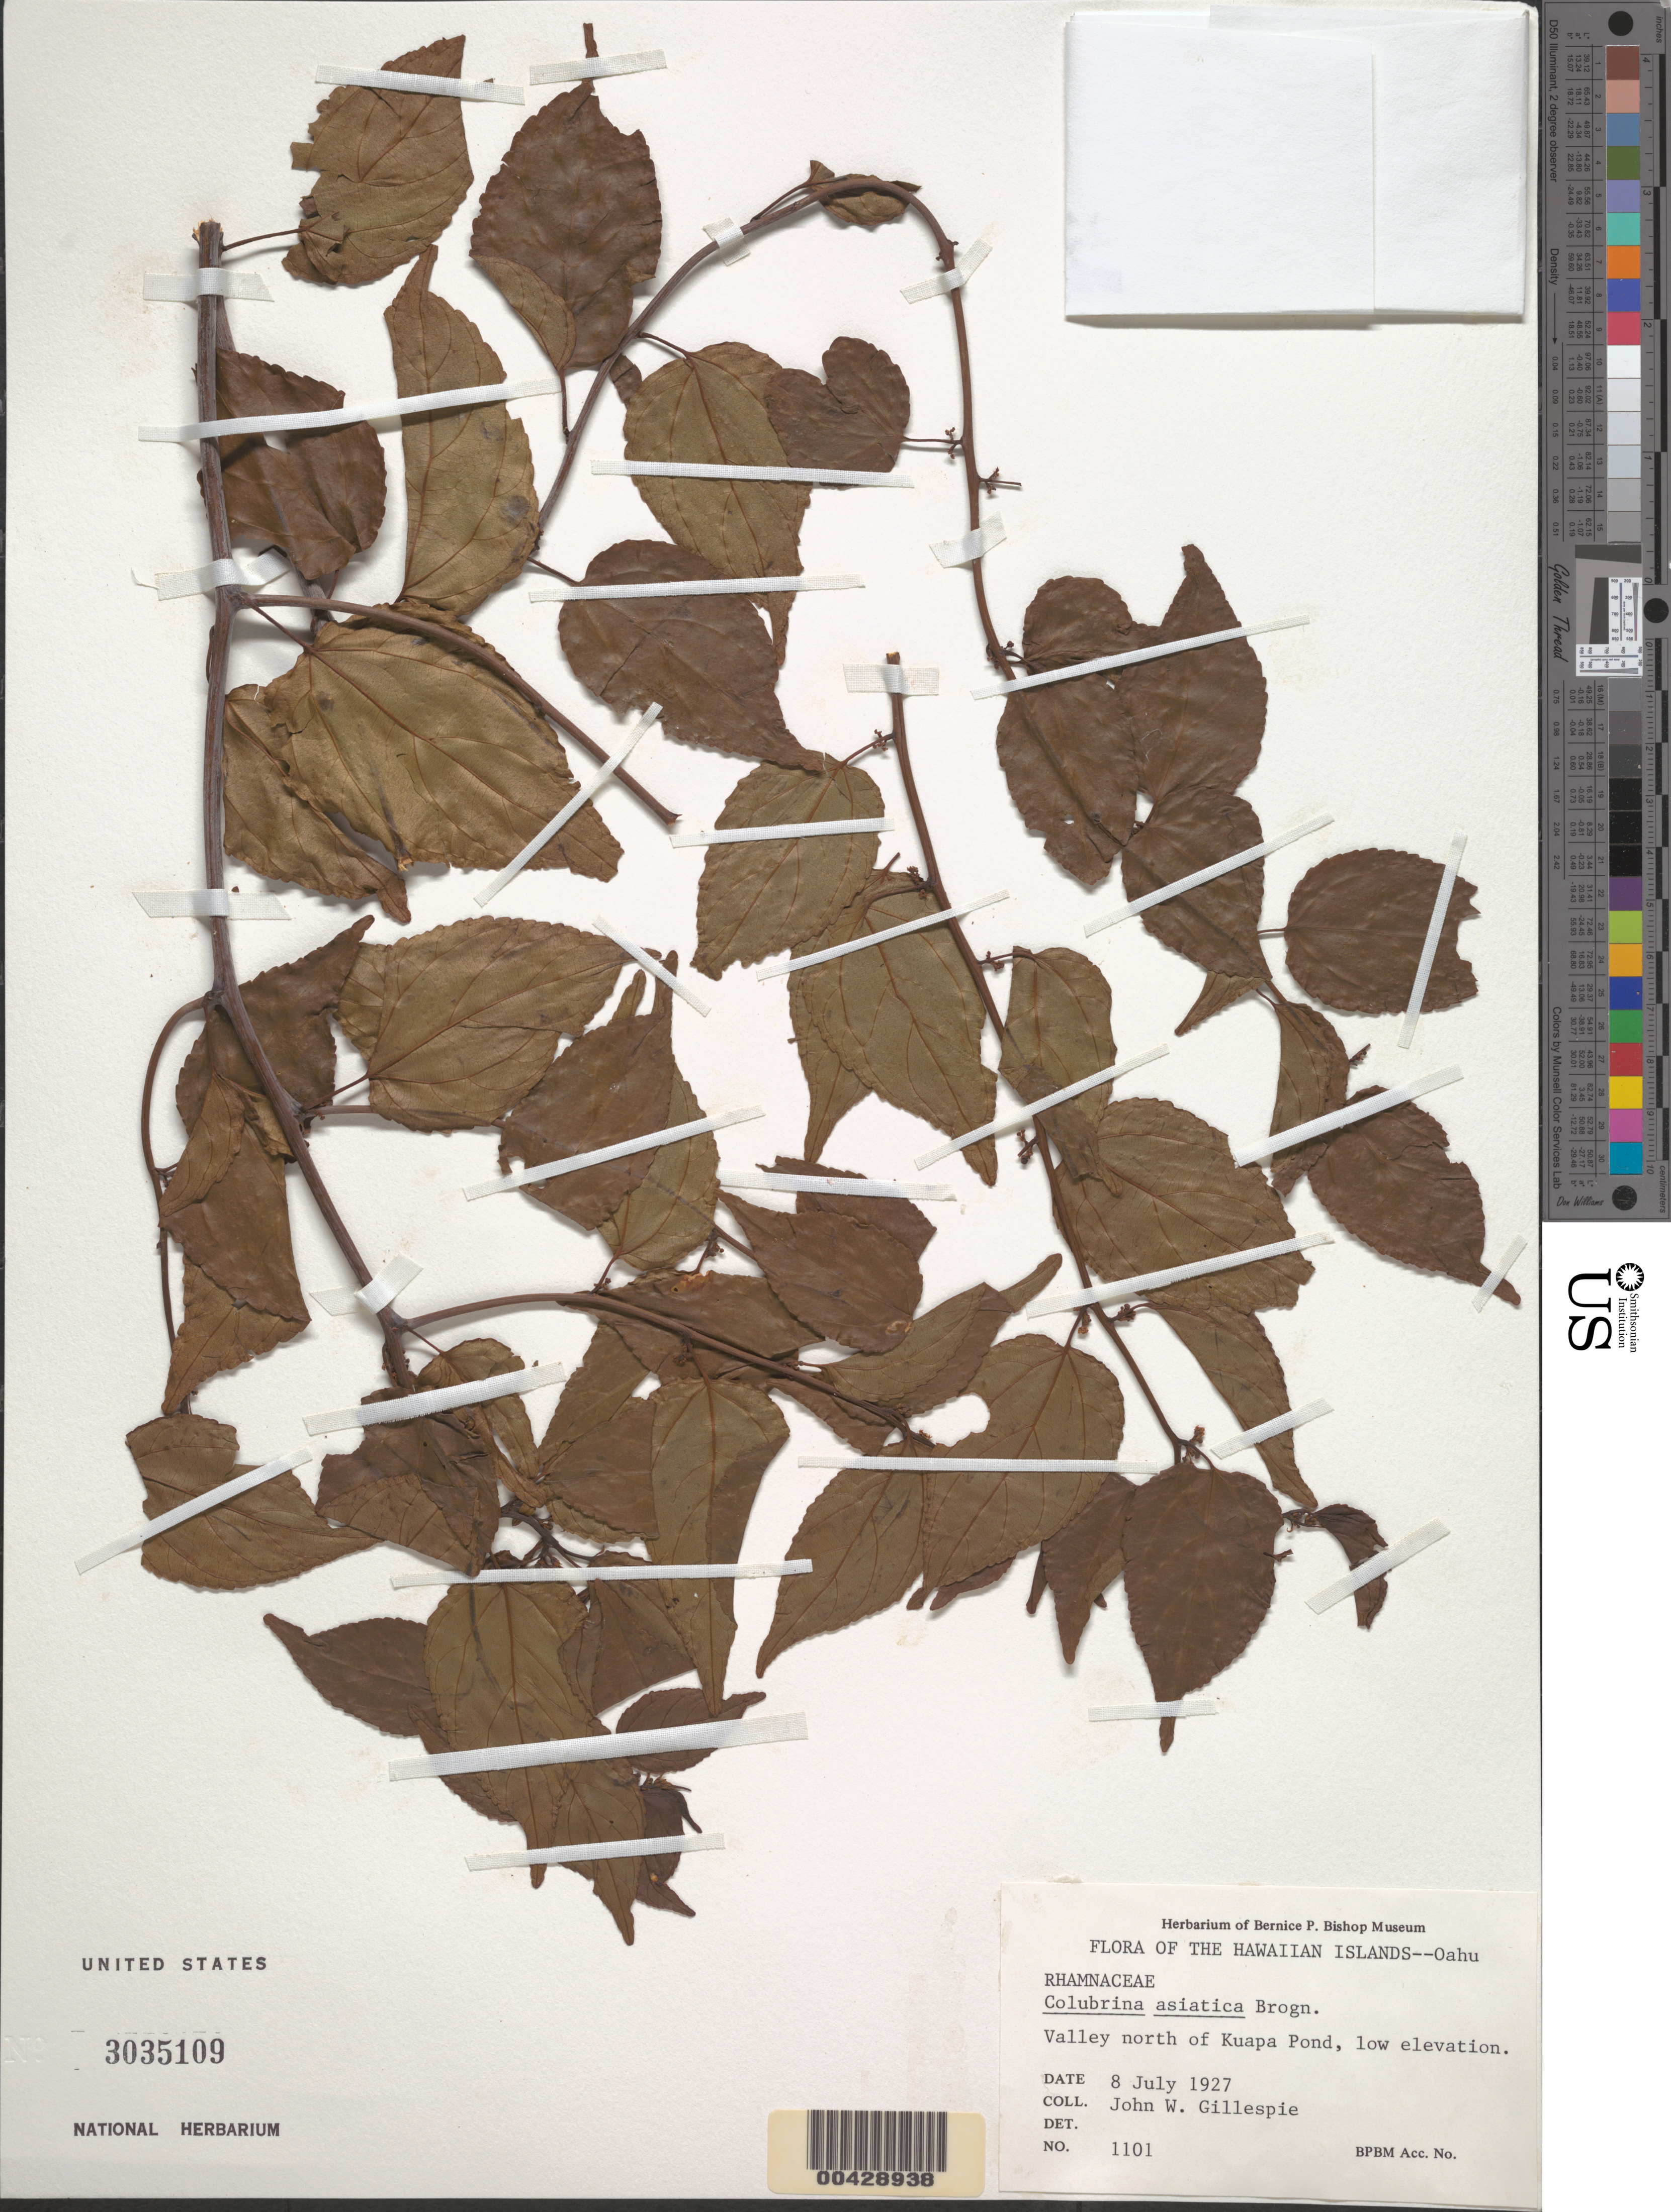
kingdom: Plantae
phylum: Tracheophyta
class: Magnoliopsida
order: Rosales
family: Rhamnaceae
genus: Colubrina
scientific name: Colubrina asiatica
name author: (L.) Brongn.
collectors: J. W. Gillespie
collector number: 1101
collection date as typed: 8 Jul 1927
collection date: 1927-07-08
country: United States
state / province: Hawaii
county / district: Honolulu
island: Oahu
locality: Valley north of Kuapa Pond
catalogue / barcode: US 3035109